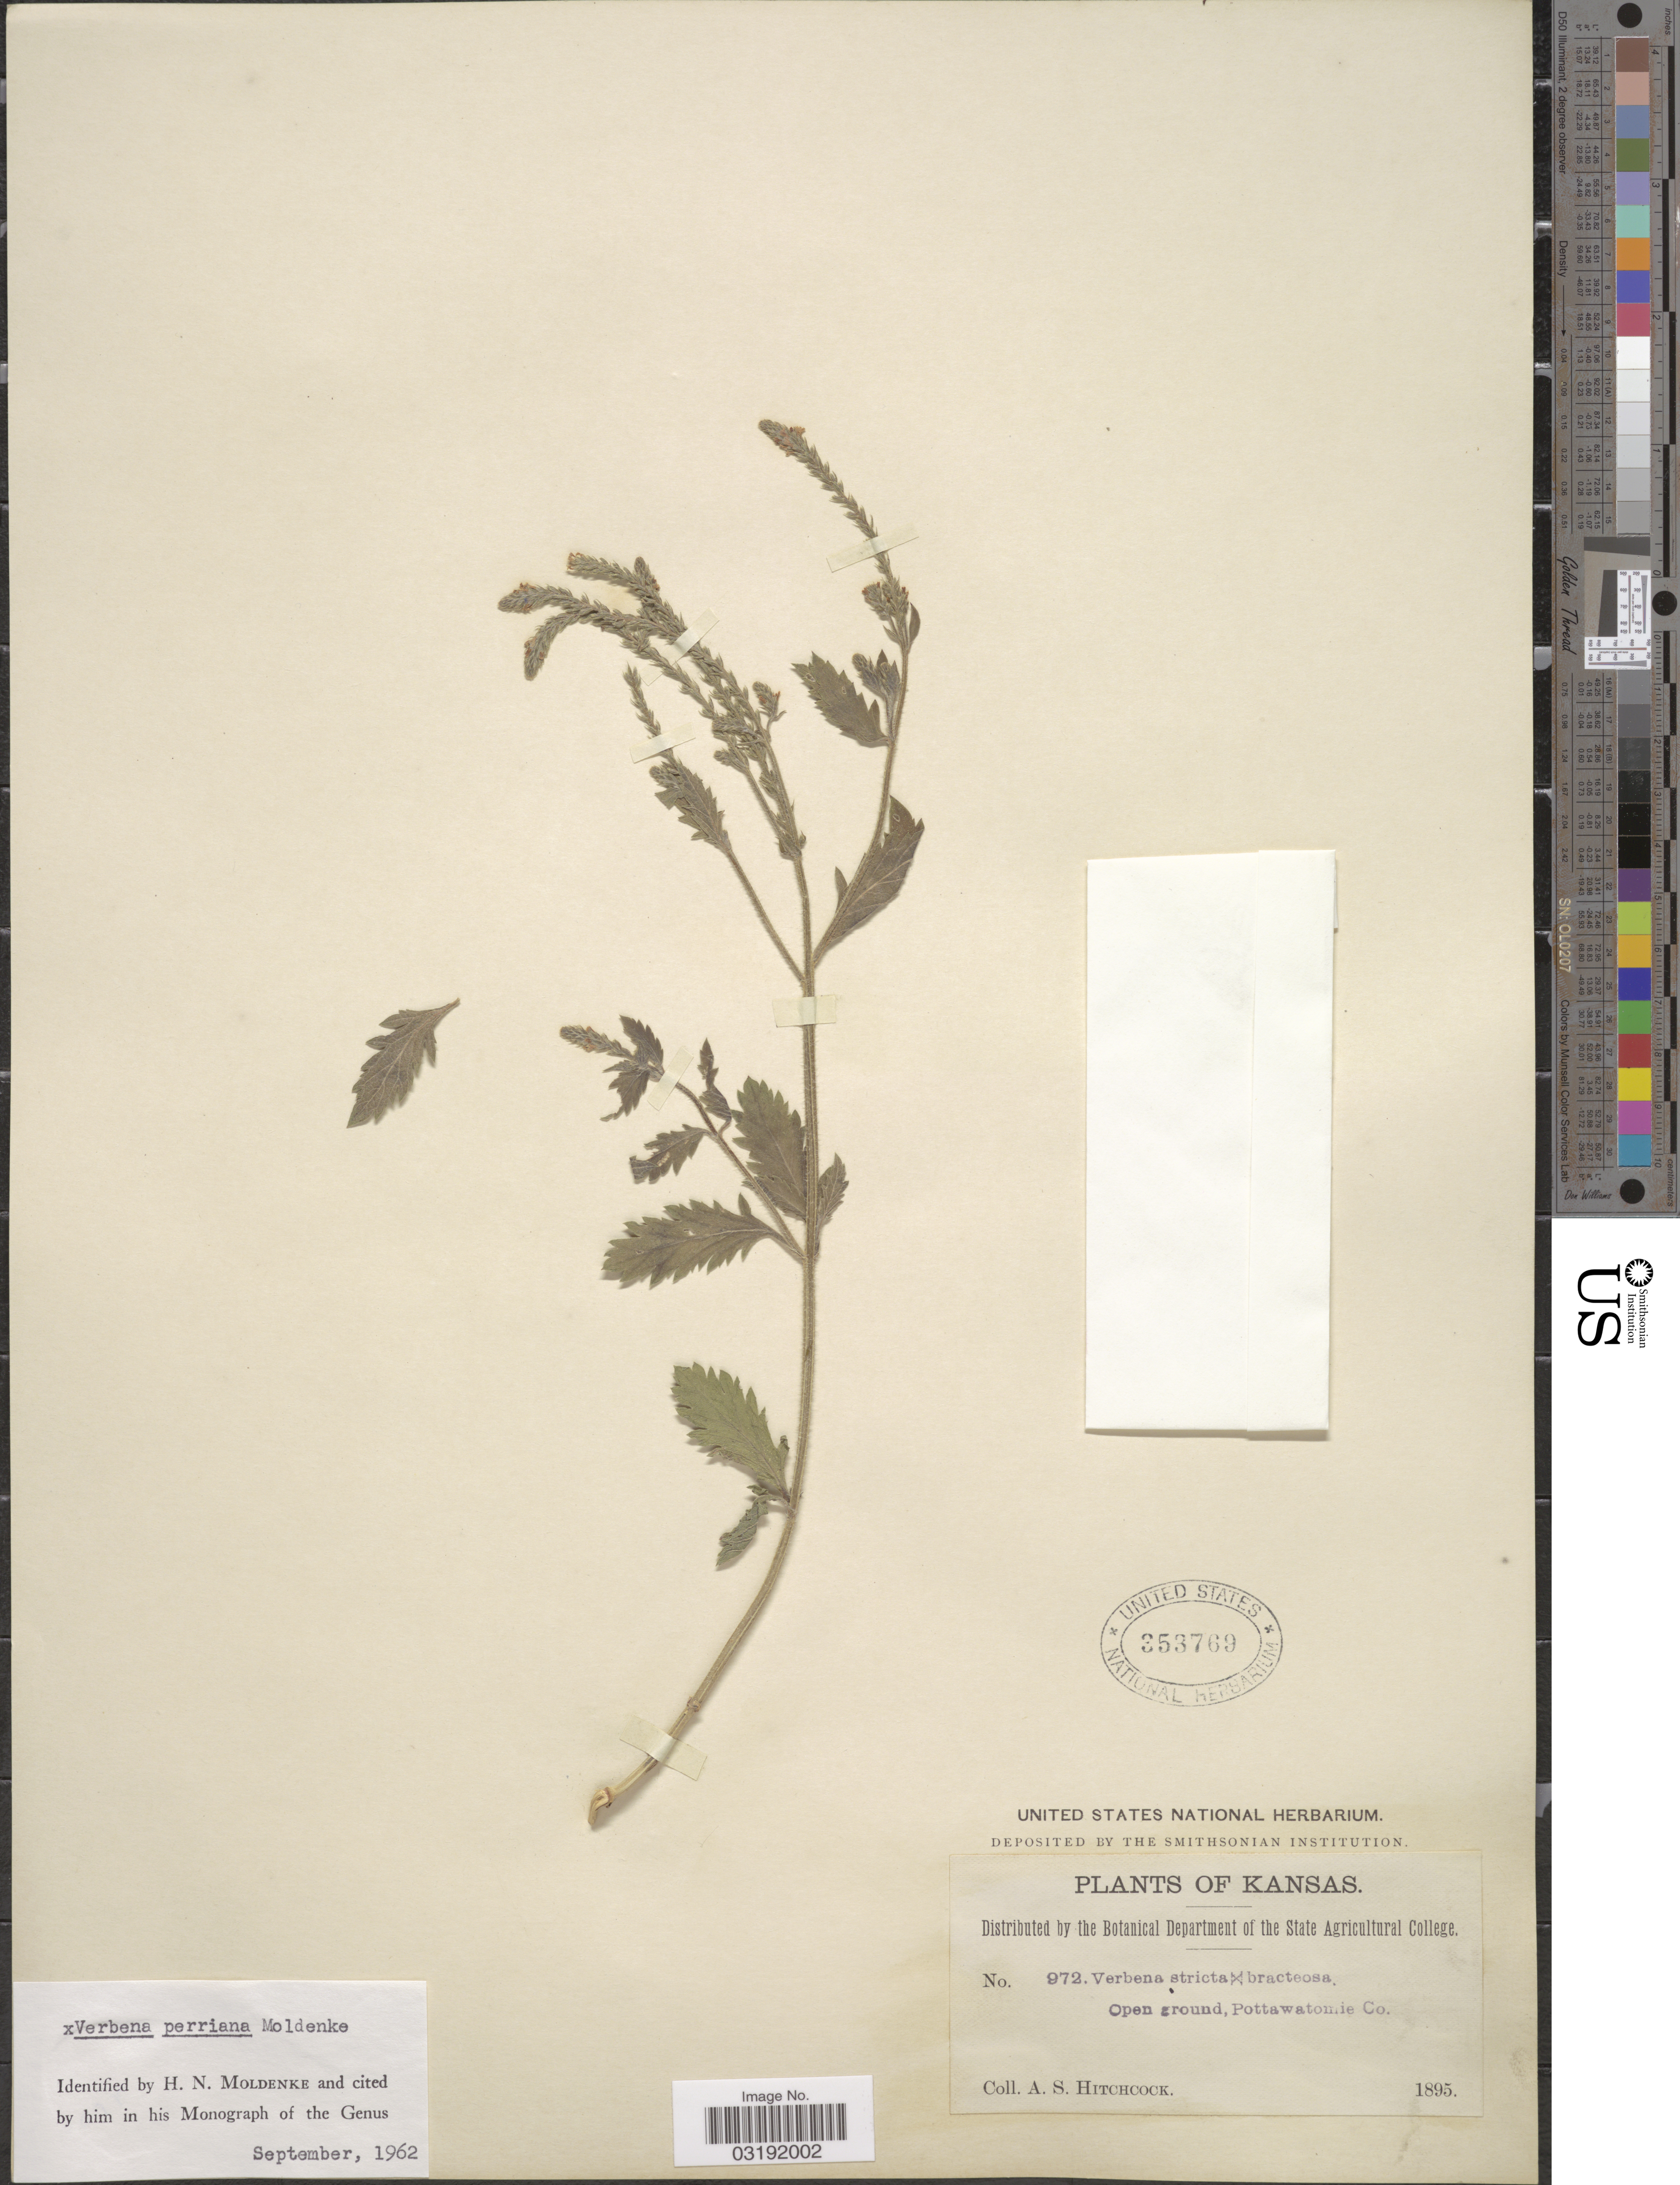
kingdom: Plantae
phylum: Tracheophyta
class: Magnoliopsida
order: Lamiales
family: Verbenaceae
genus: Verbena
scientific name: Verbena perriana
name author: Moldenke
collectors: A. S. Hitchcock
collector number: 972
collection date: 1895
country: United States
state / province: Kansas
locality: Open ground, Pottawatomie Co.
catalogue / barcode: US 353769